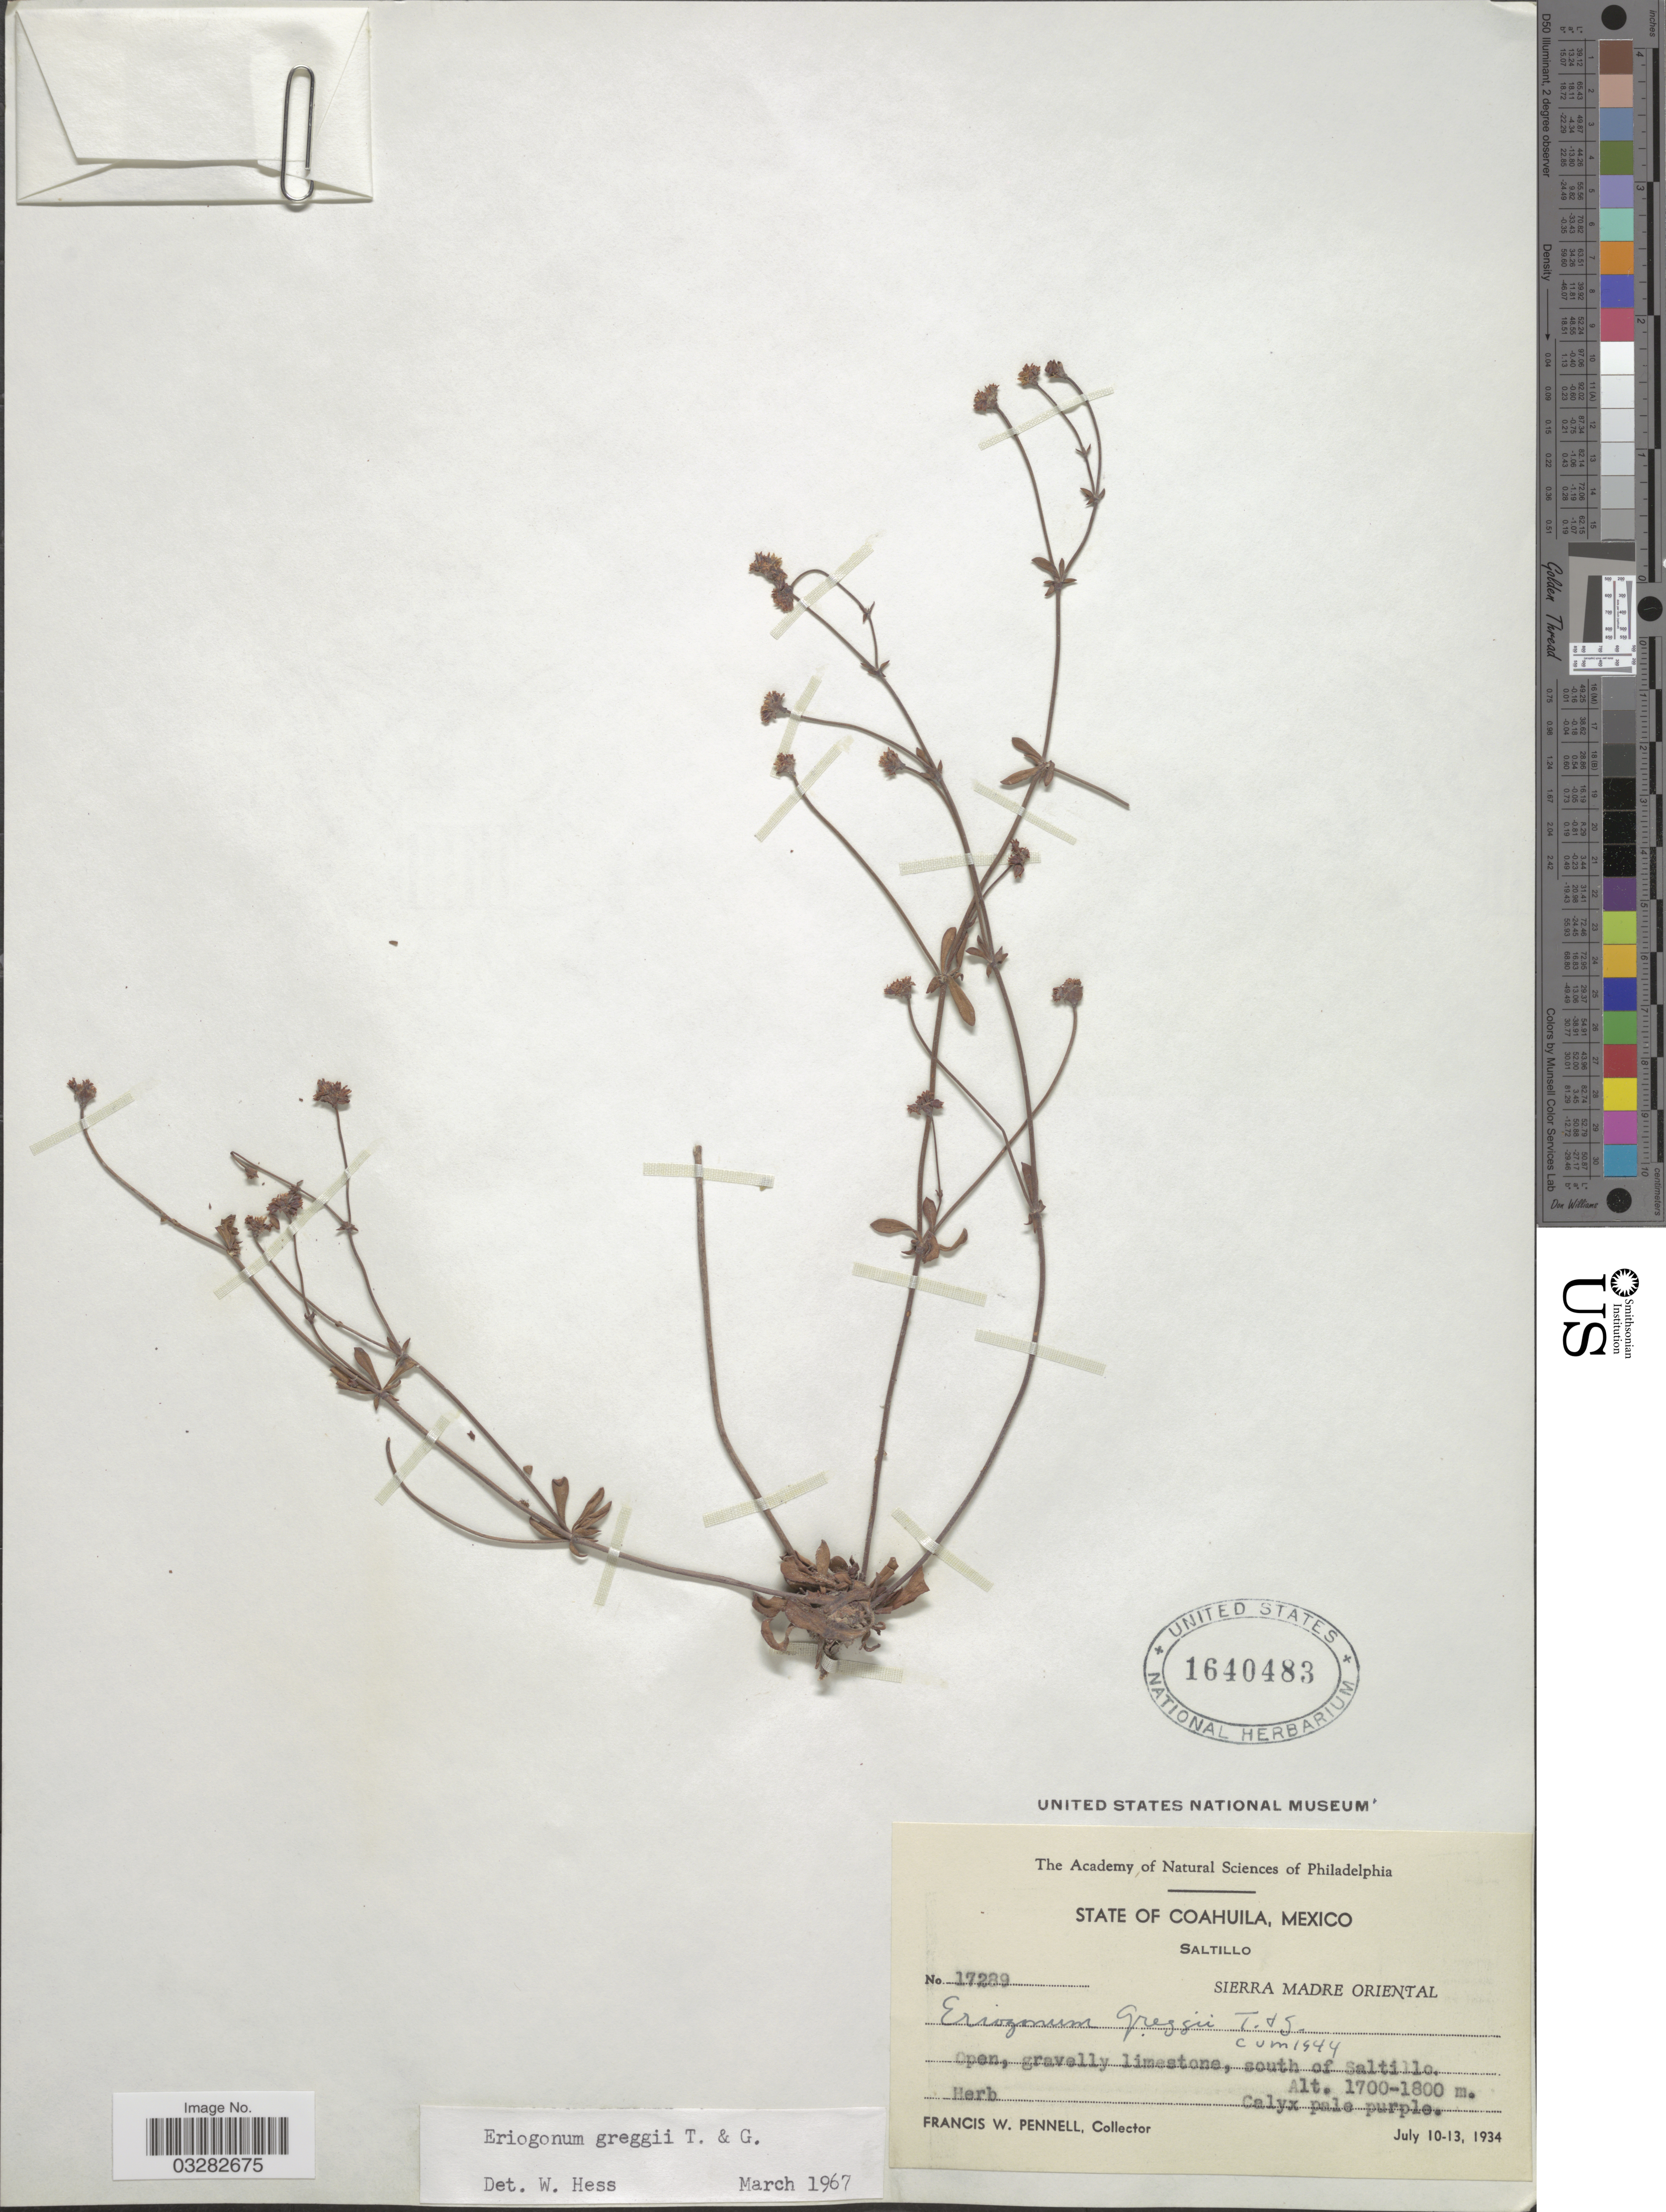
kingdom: Plantae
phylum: Tracheophyta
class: Magnoliopsida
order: Caryophyllales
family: Polygonaceae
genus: Eriogonum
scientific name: Eriogonum greggii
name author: Torr. & A. Gray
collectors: F. W. Pennell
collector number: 17289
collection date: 1934-07-10/1934-07-13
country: Mexico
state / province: Coahuila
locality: Saltillo. Sierra Madre Oriental. South of Saltillo.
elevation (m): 1700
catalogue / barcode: US 1640483